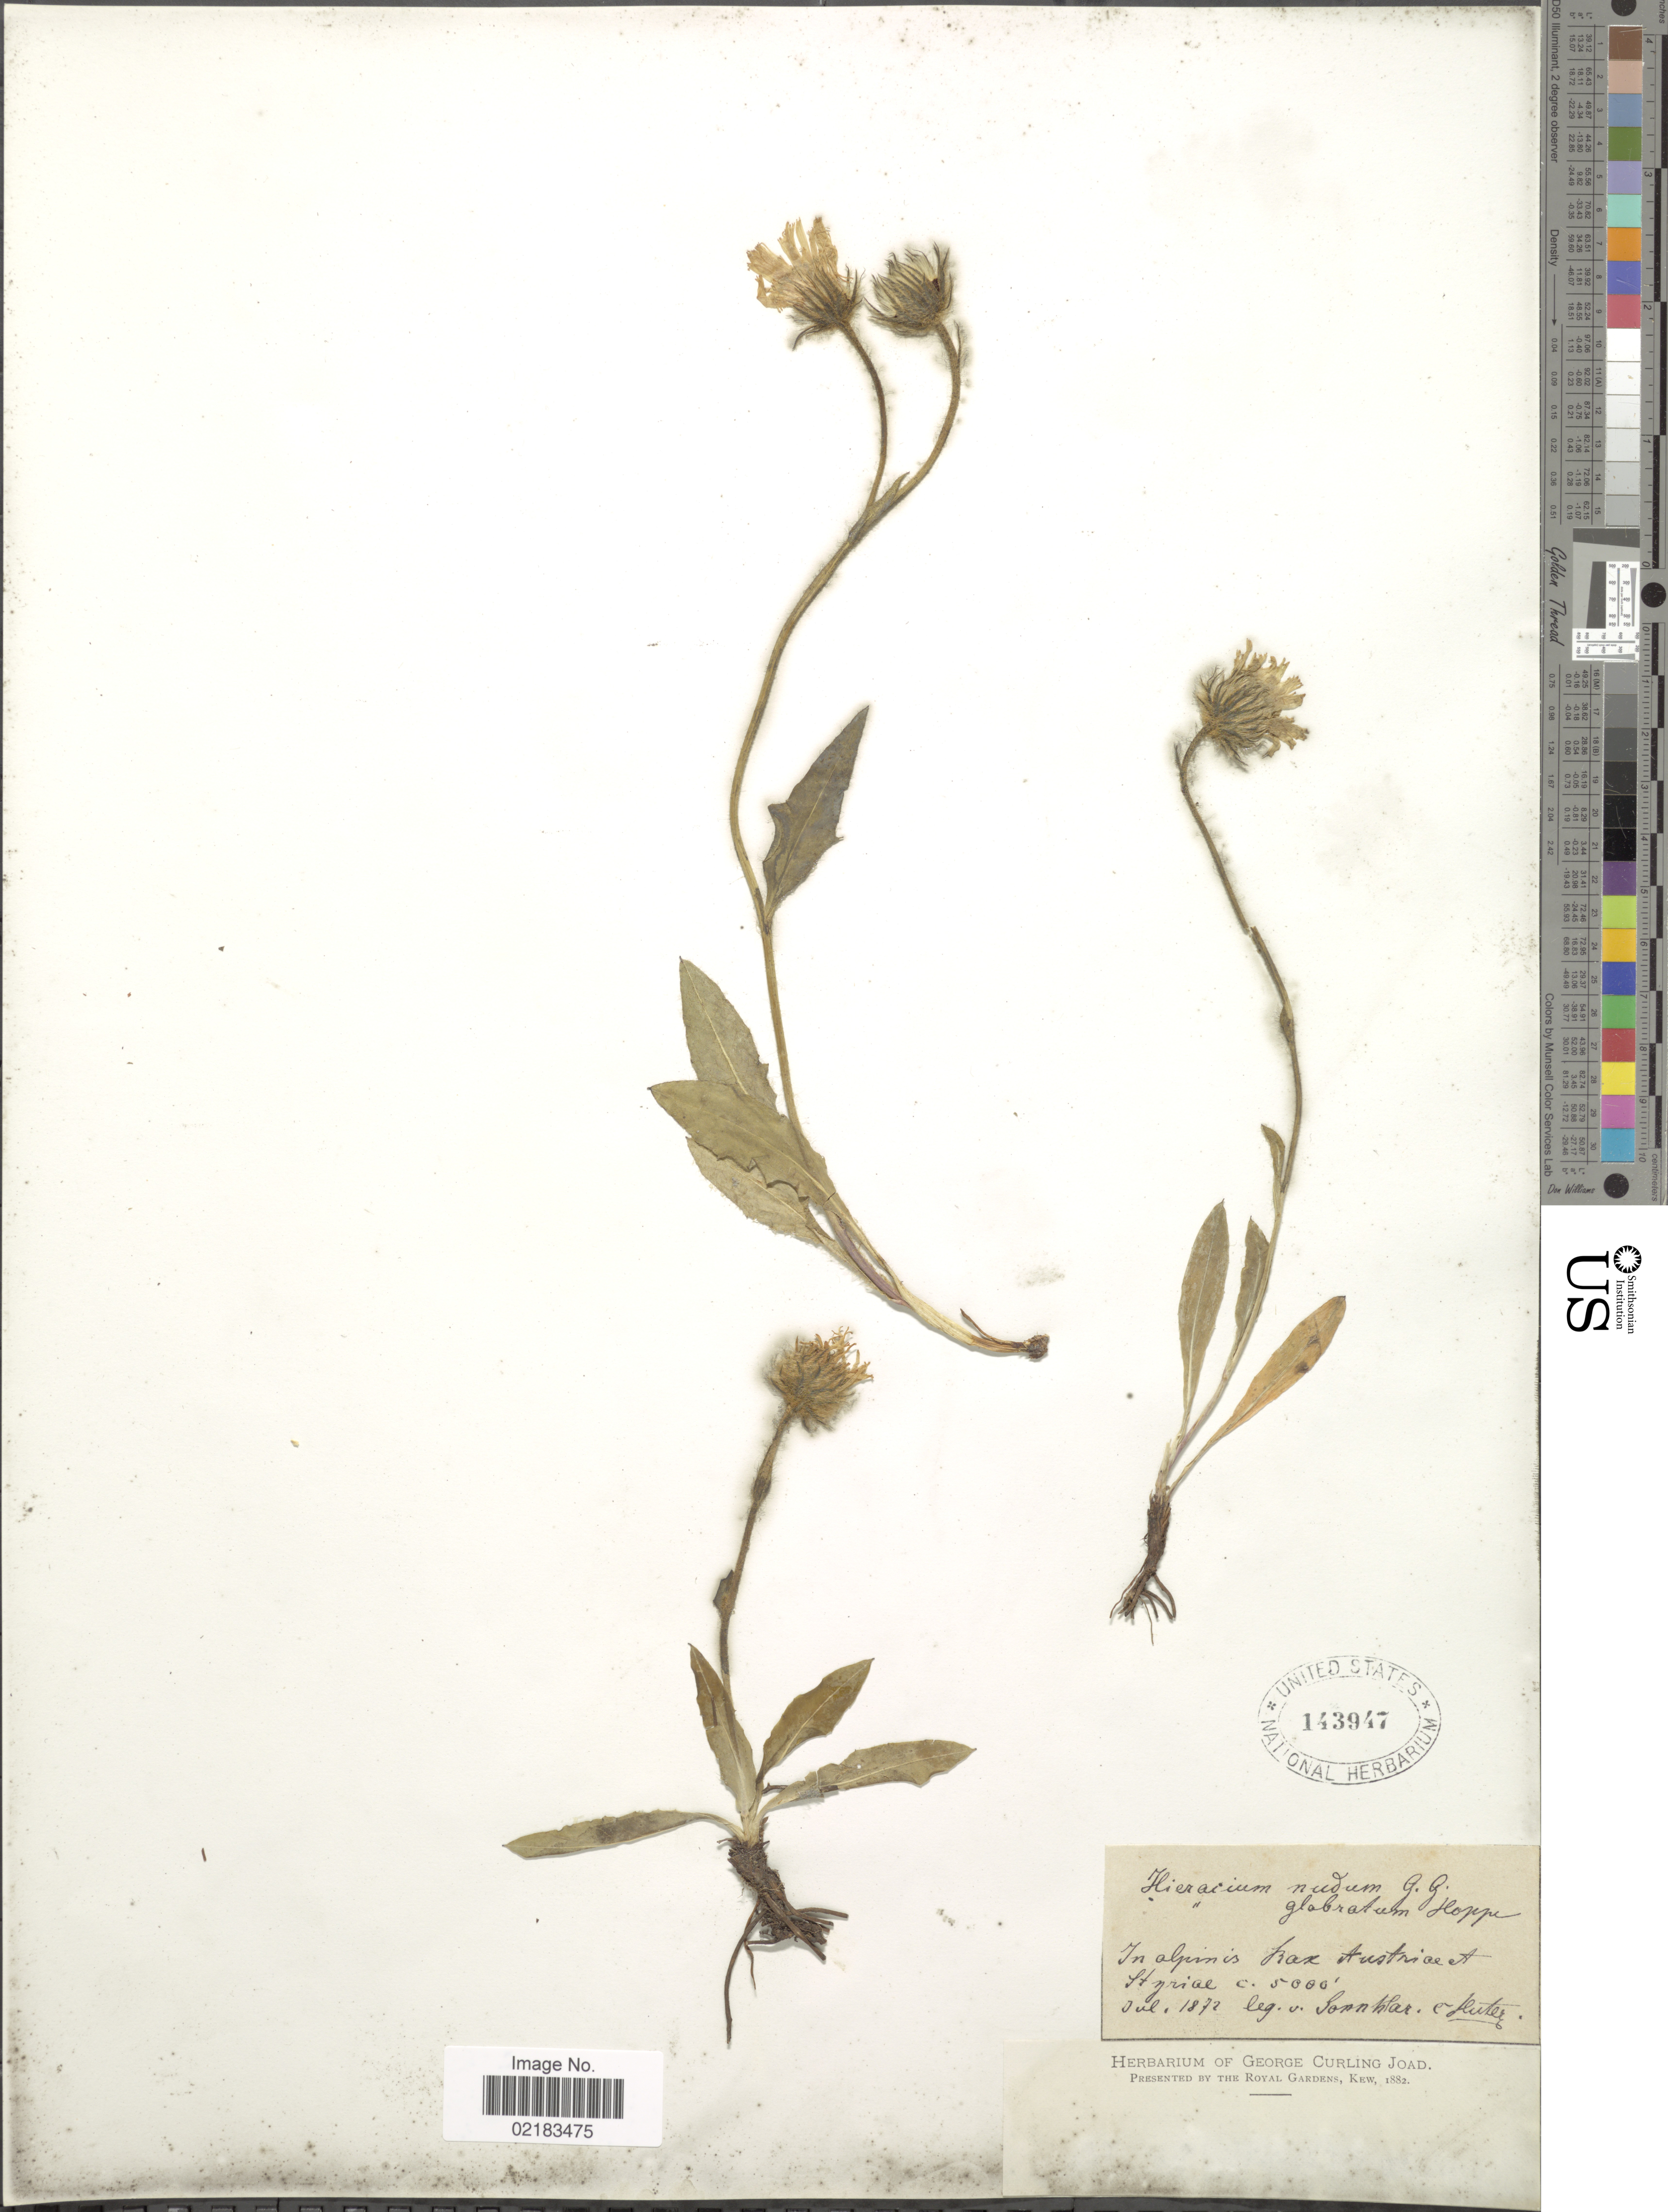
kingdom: Plantae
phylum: Tracheophyta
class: Magnoliopsida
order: Asterales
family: Asteraceae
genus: Hieracium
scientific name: Hieracium nudum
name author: (A. Kern. ex Näg. & Peter) A. Kern. ex Peter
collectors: Sonnklar & -. Huter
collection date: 1872-07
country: Austria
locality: In alpinis Bax Austriae et Styriae [interpreted]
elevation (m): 1524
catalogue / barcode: US 143947